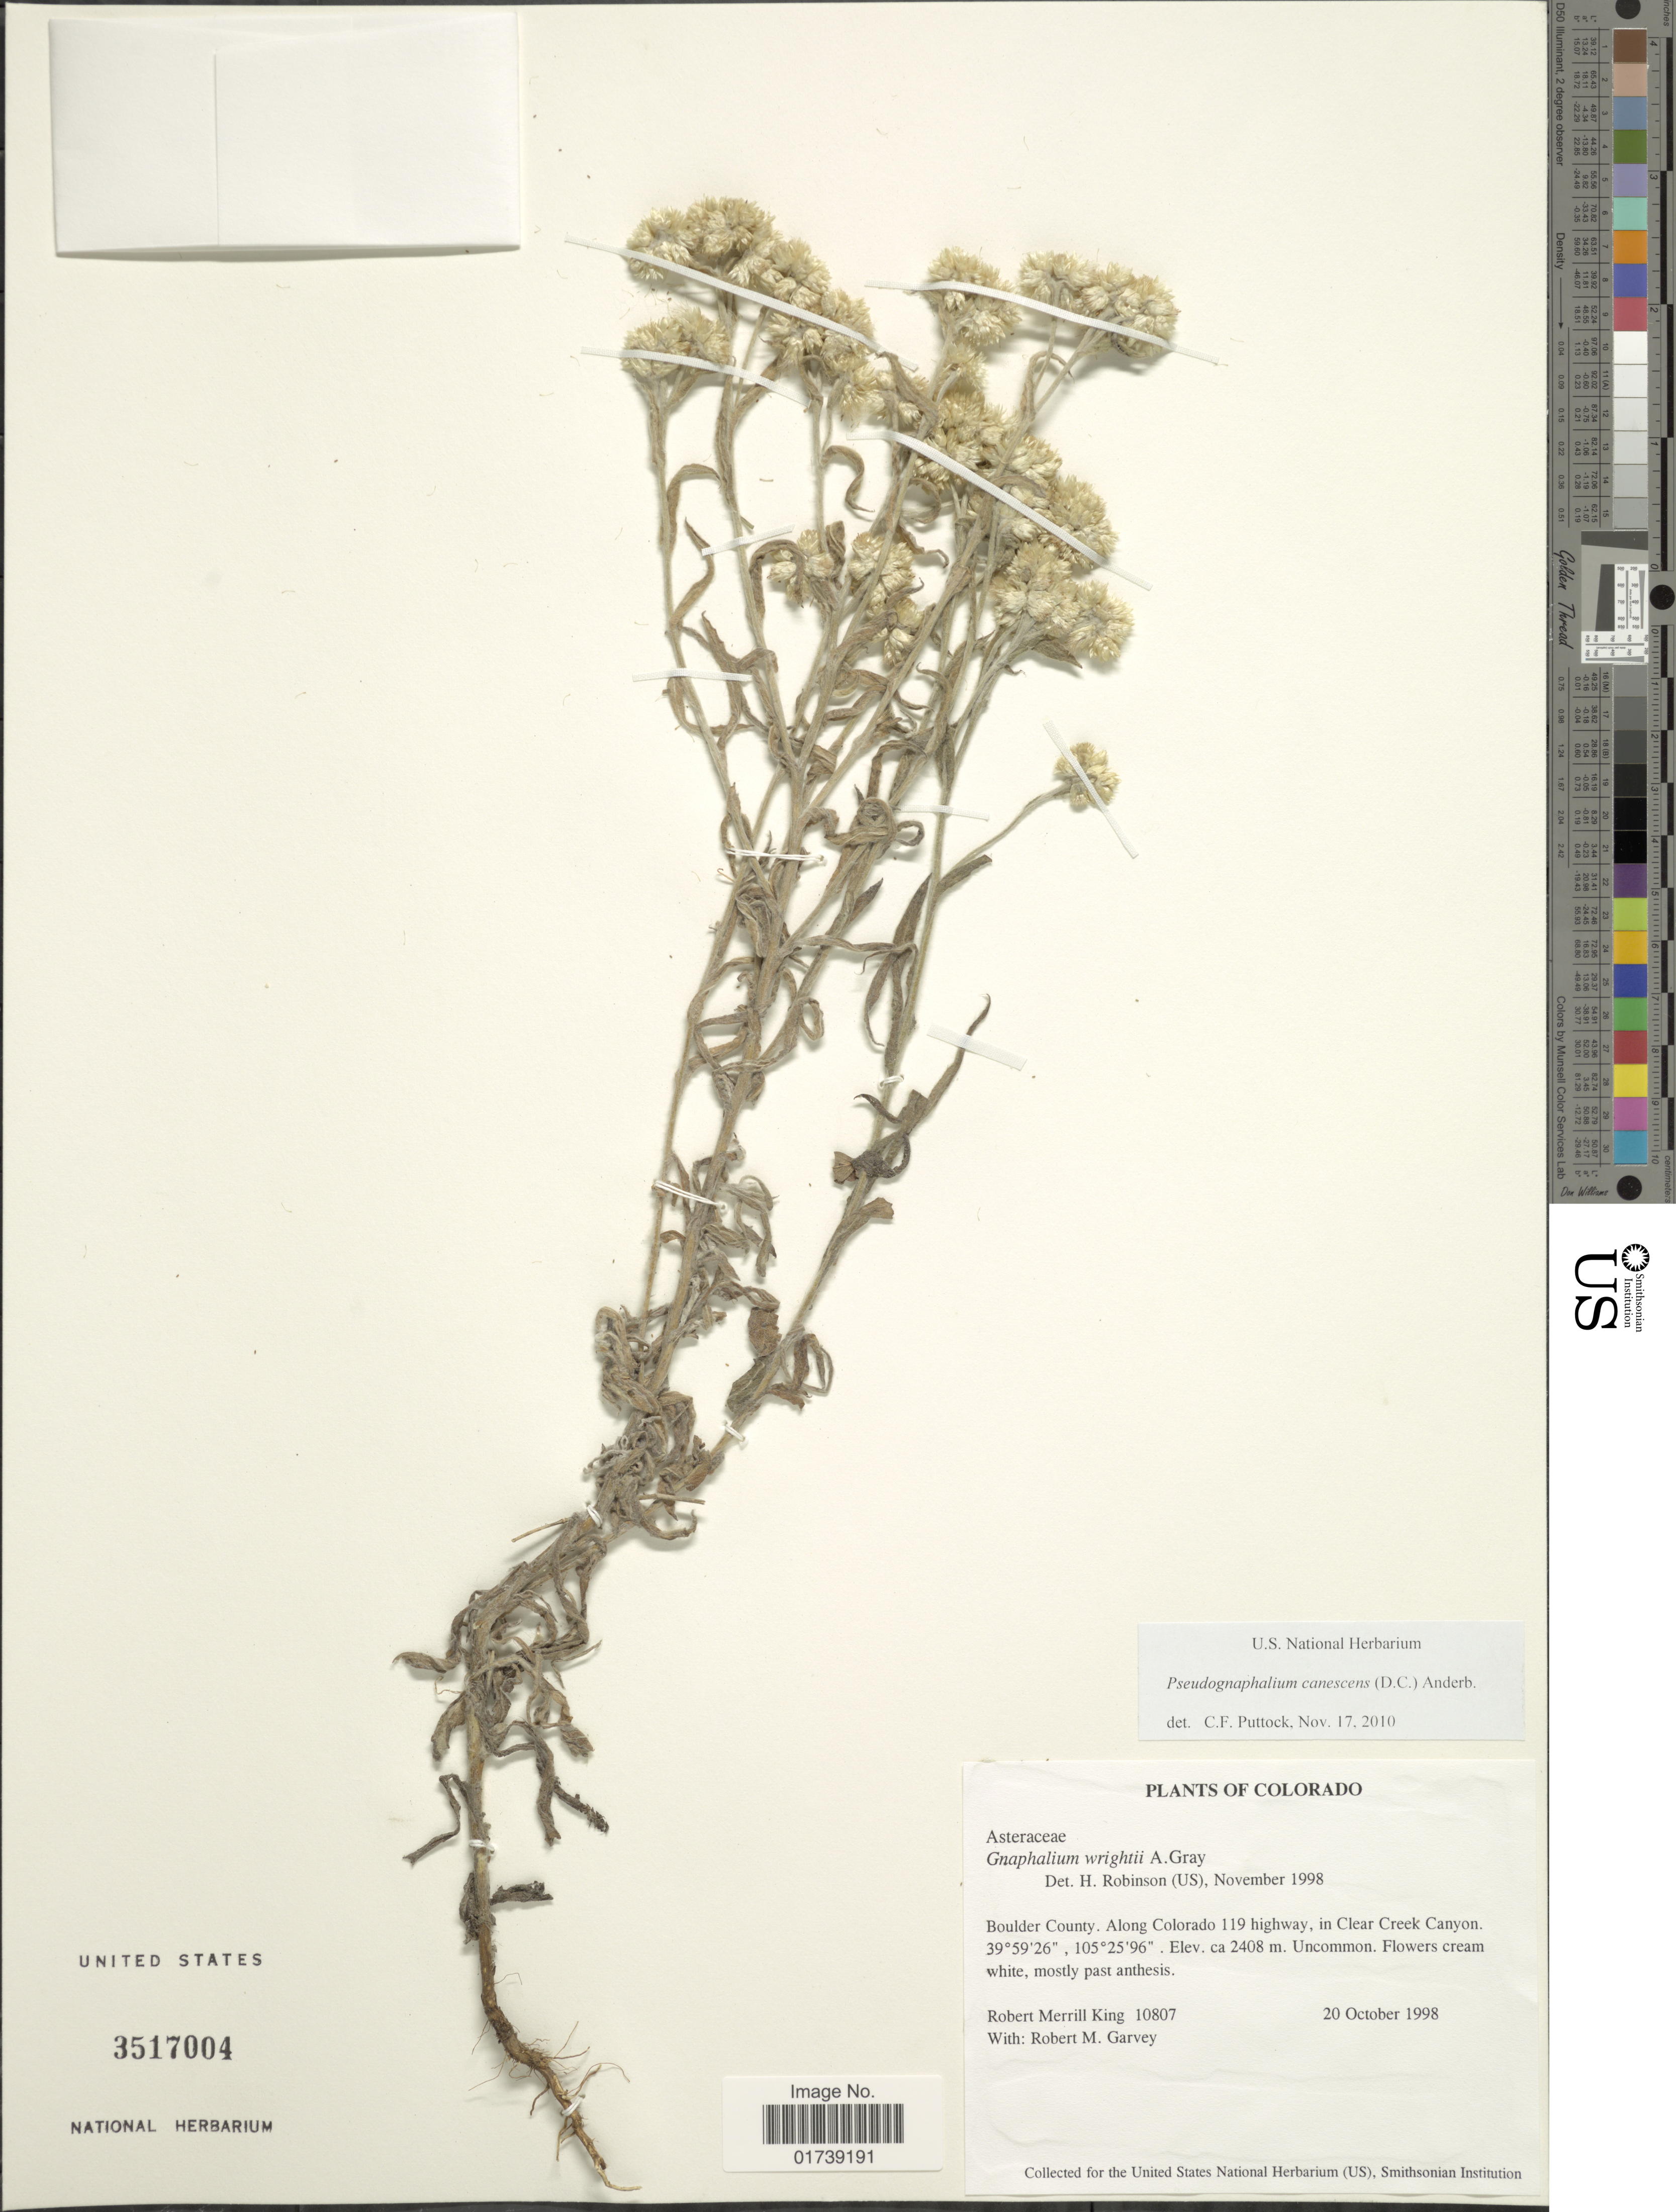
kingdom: Plantae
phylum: Tracheophyta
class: Magnoliopsida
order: Asterales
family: Asteraceae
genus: Pseudognaphalium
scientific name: Pseudognaphalium canescens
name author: (DC.) Anderb.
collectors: R. M. King & R. Garvey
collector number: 10807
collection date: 1998-10-20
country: United States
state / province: Colorado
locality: Boulder County, along Colorado 119 highway, in Clear Creek Canyon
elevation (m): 2408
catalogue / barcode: US 3517004